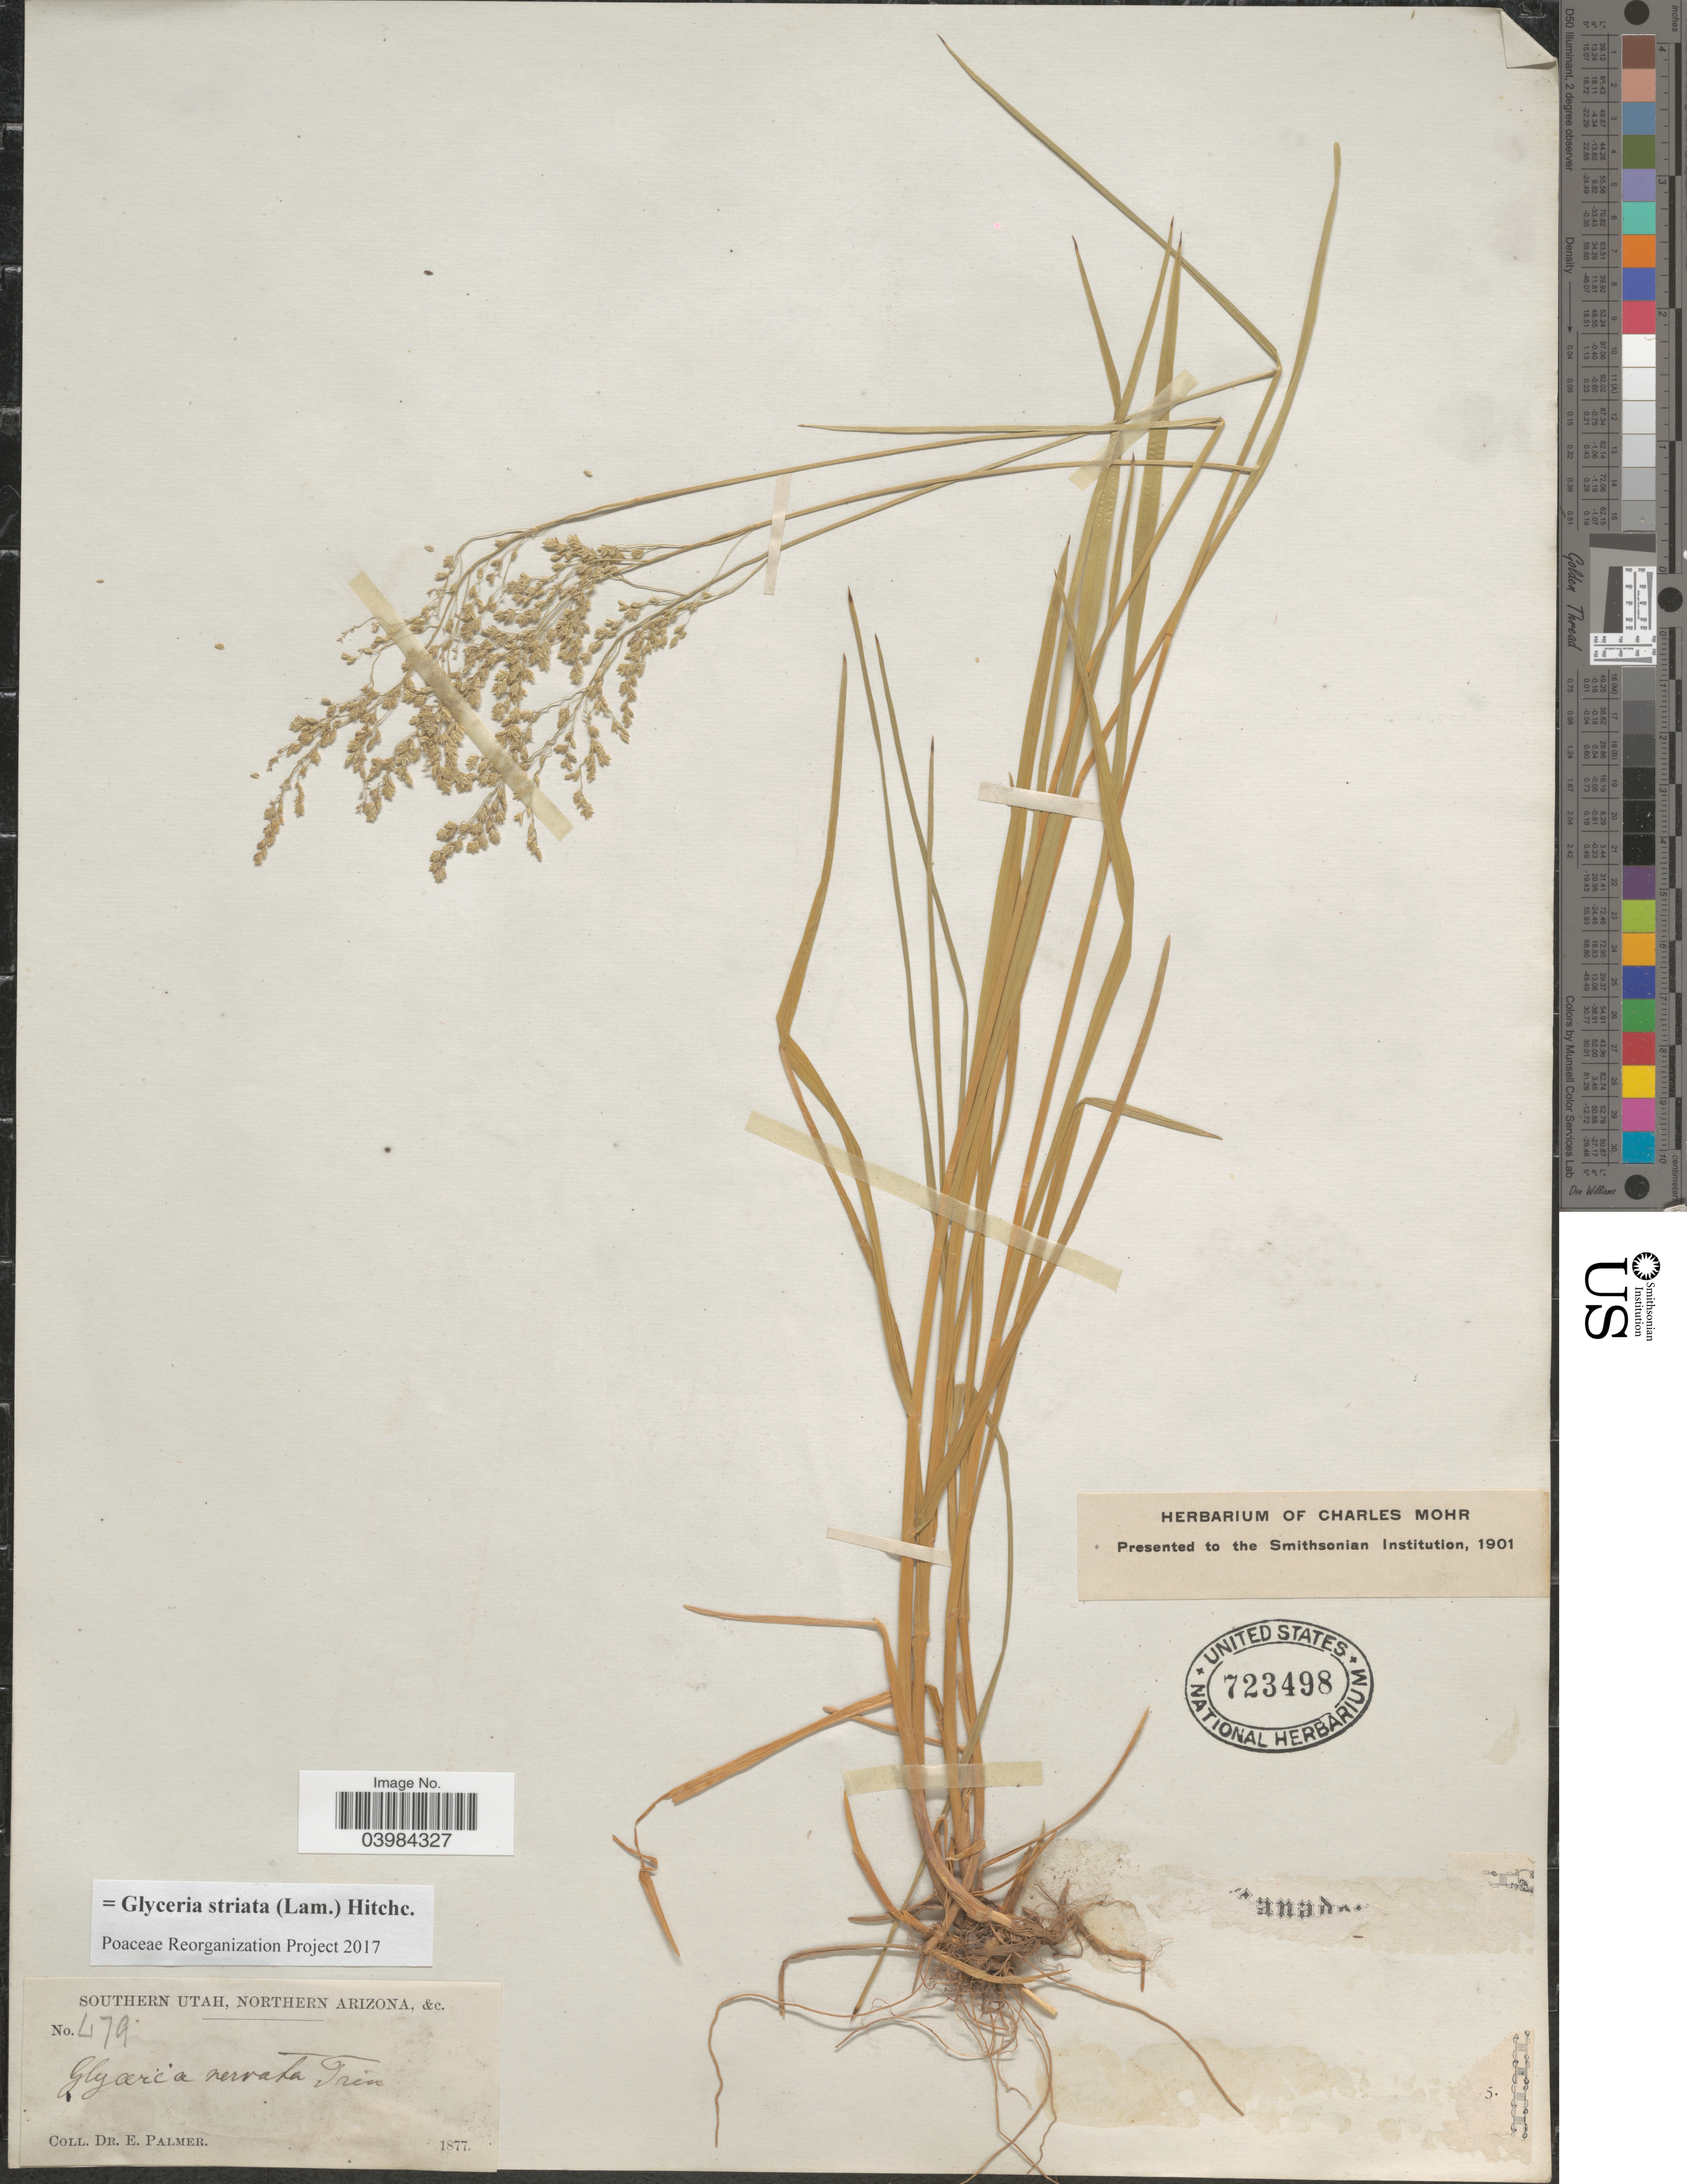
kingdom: Plantae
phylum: Tracheophyta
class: Liliopsida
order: Poales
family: Poaceae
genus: Glyceria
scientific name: Glyceria striata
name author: (Lam.) Hitchc.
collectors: E. Palmer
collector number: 479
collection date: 1877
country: United States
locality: Southern Utah, Northern Arizona.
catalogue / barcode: US 723498